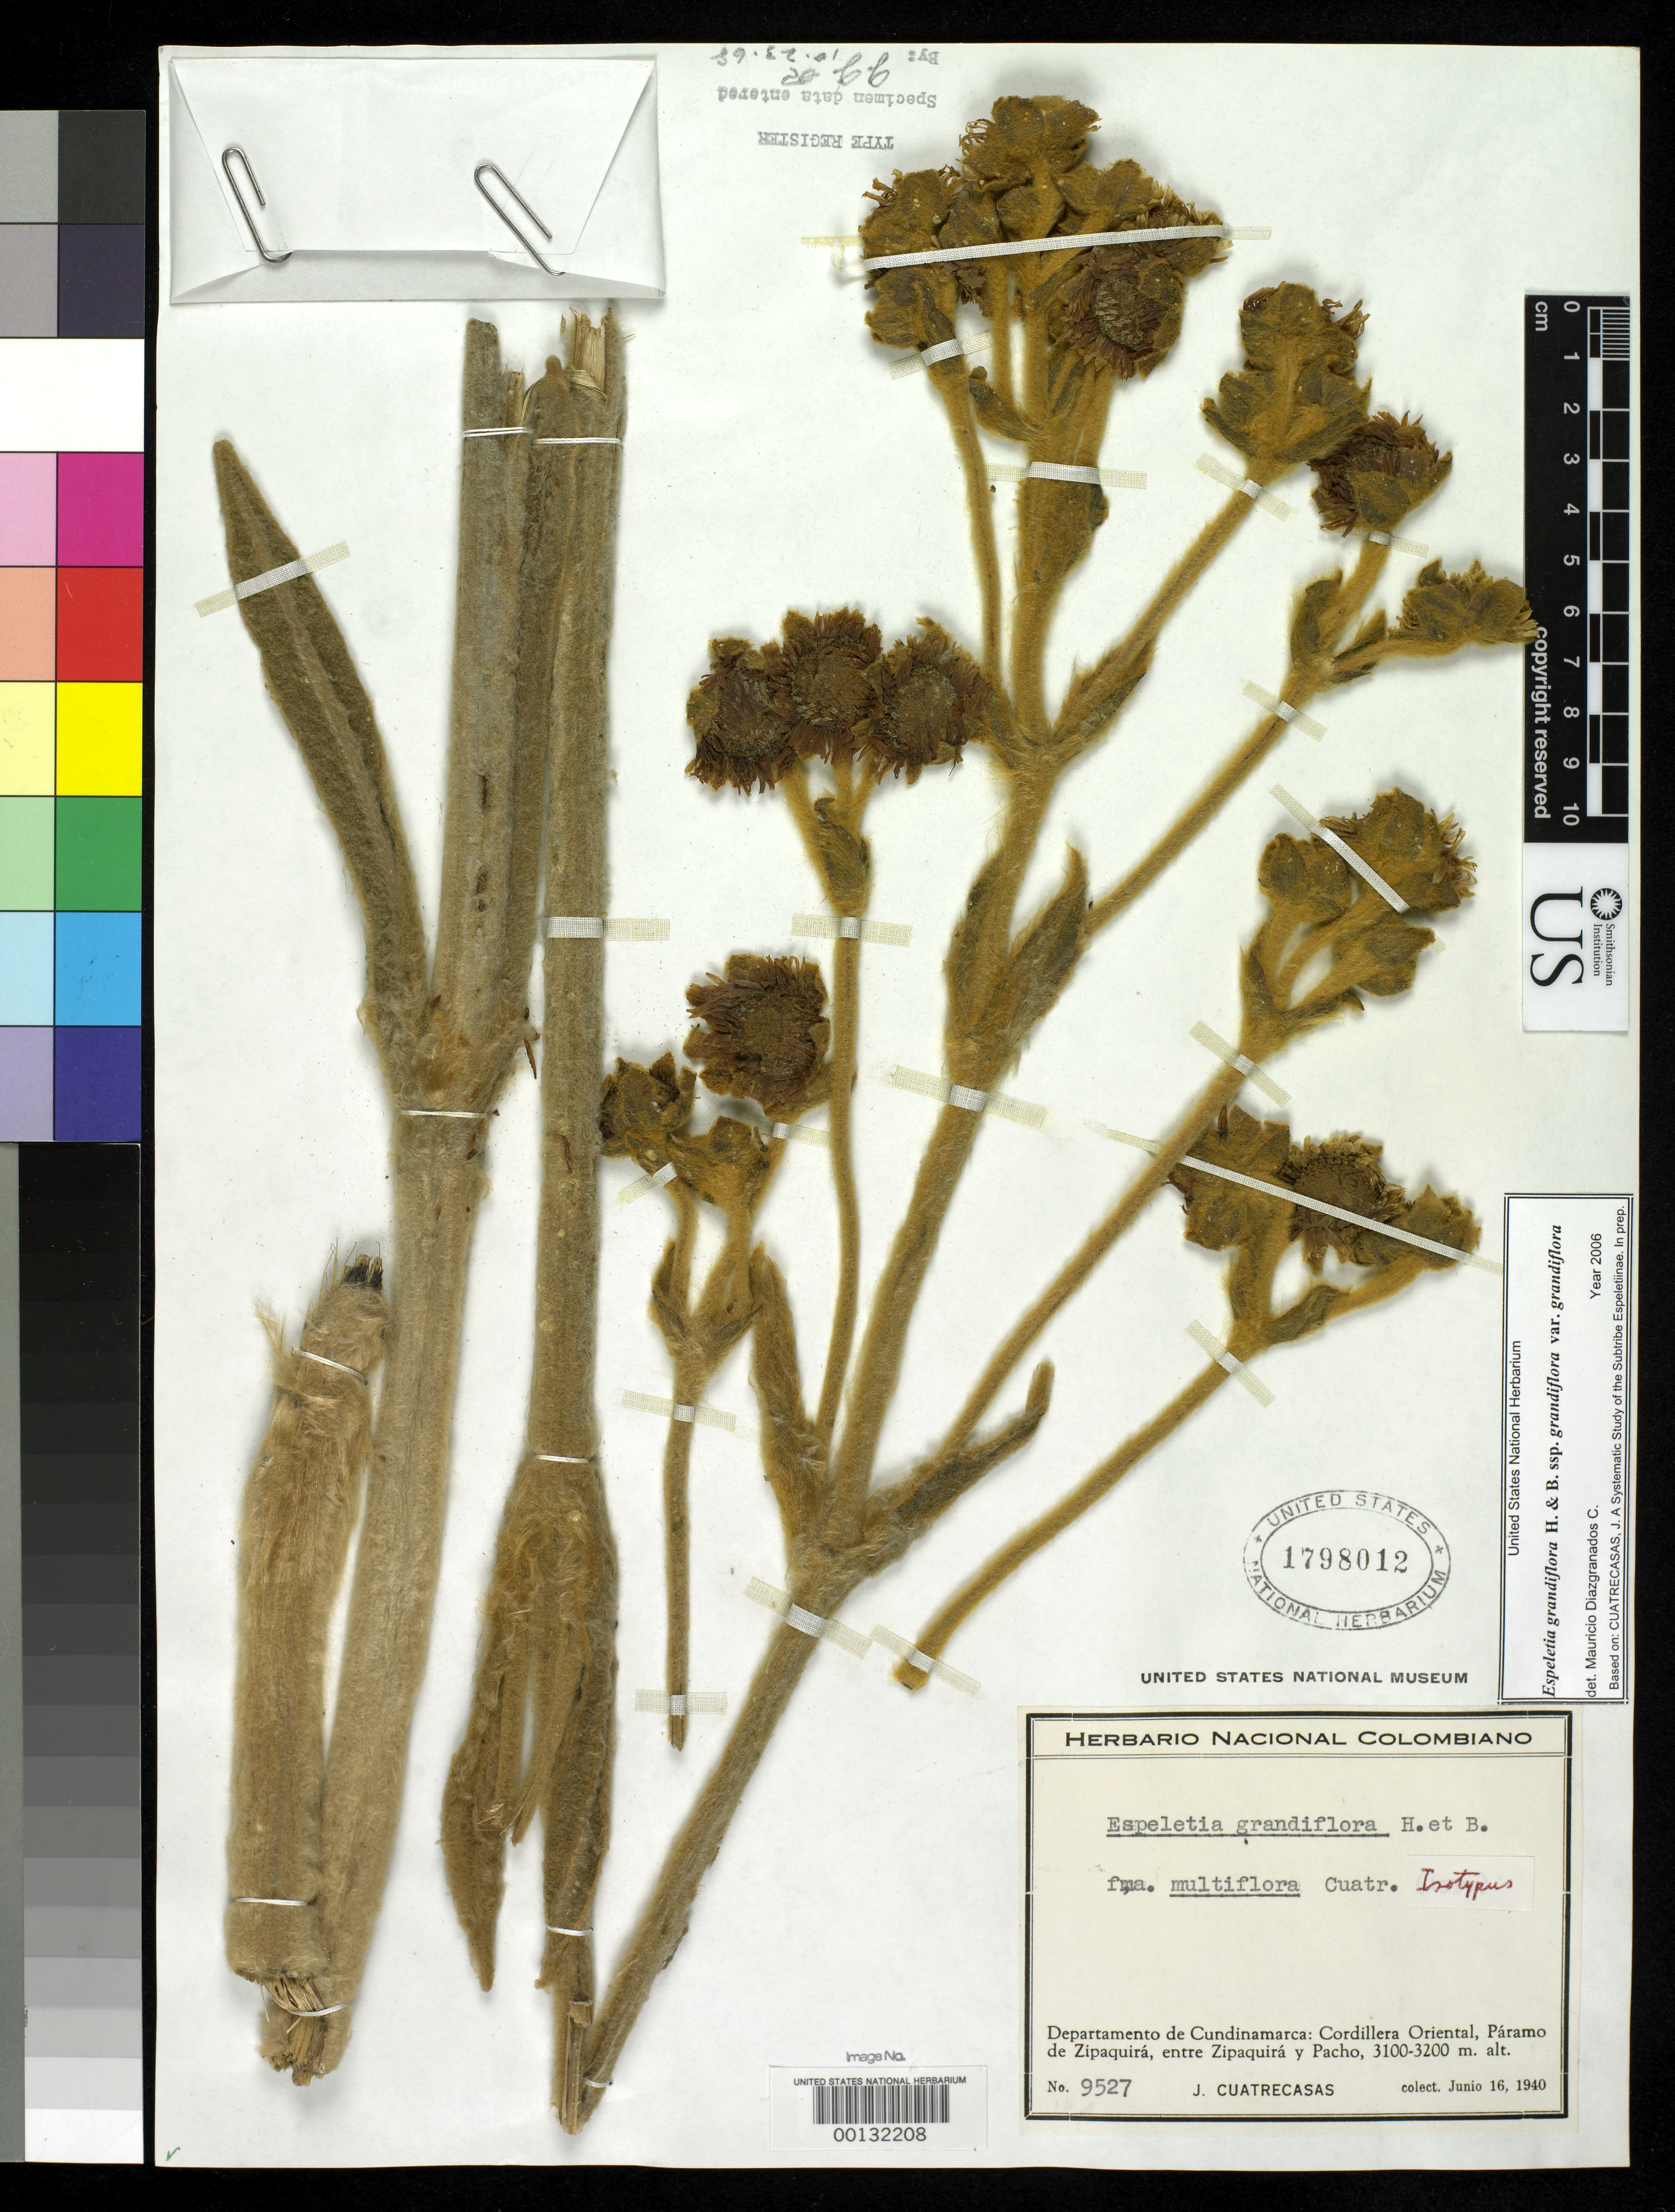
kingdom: Plantae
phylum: Tracheophyta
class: Magnoliopsida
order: Asterales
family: Asteraceae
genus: Espeletia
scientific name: Espeletia grandiflora f. multiflora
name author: Cuatrec.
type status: Isotype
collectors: J. Cuatrecasas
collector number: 9527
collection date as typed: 16 Jun 1940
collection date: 1940-06-16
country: Colombia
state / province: Cundinamarca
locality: Cordillera Oriental, Páramo de Zipaquira, entre Zipaquira y Pacho. [Cordillera Oriental, Páramo de Zipaquira, between Zipaquira and Pacho.]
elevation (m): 3100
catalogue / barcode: US 1798012